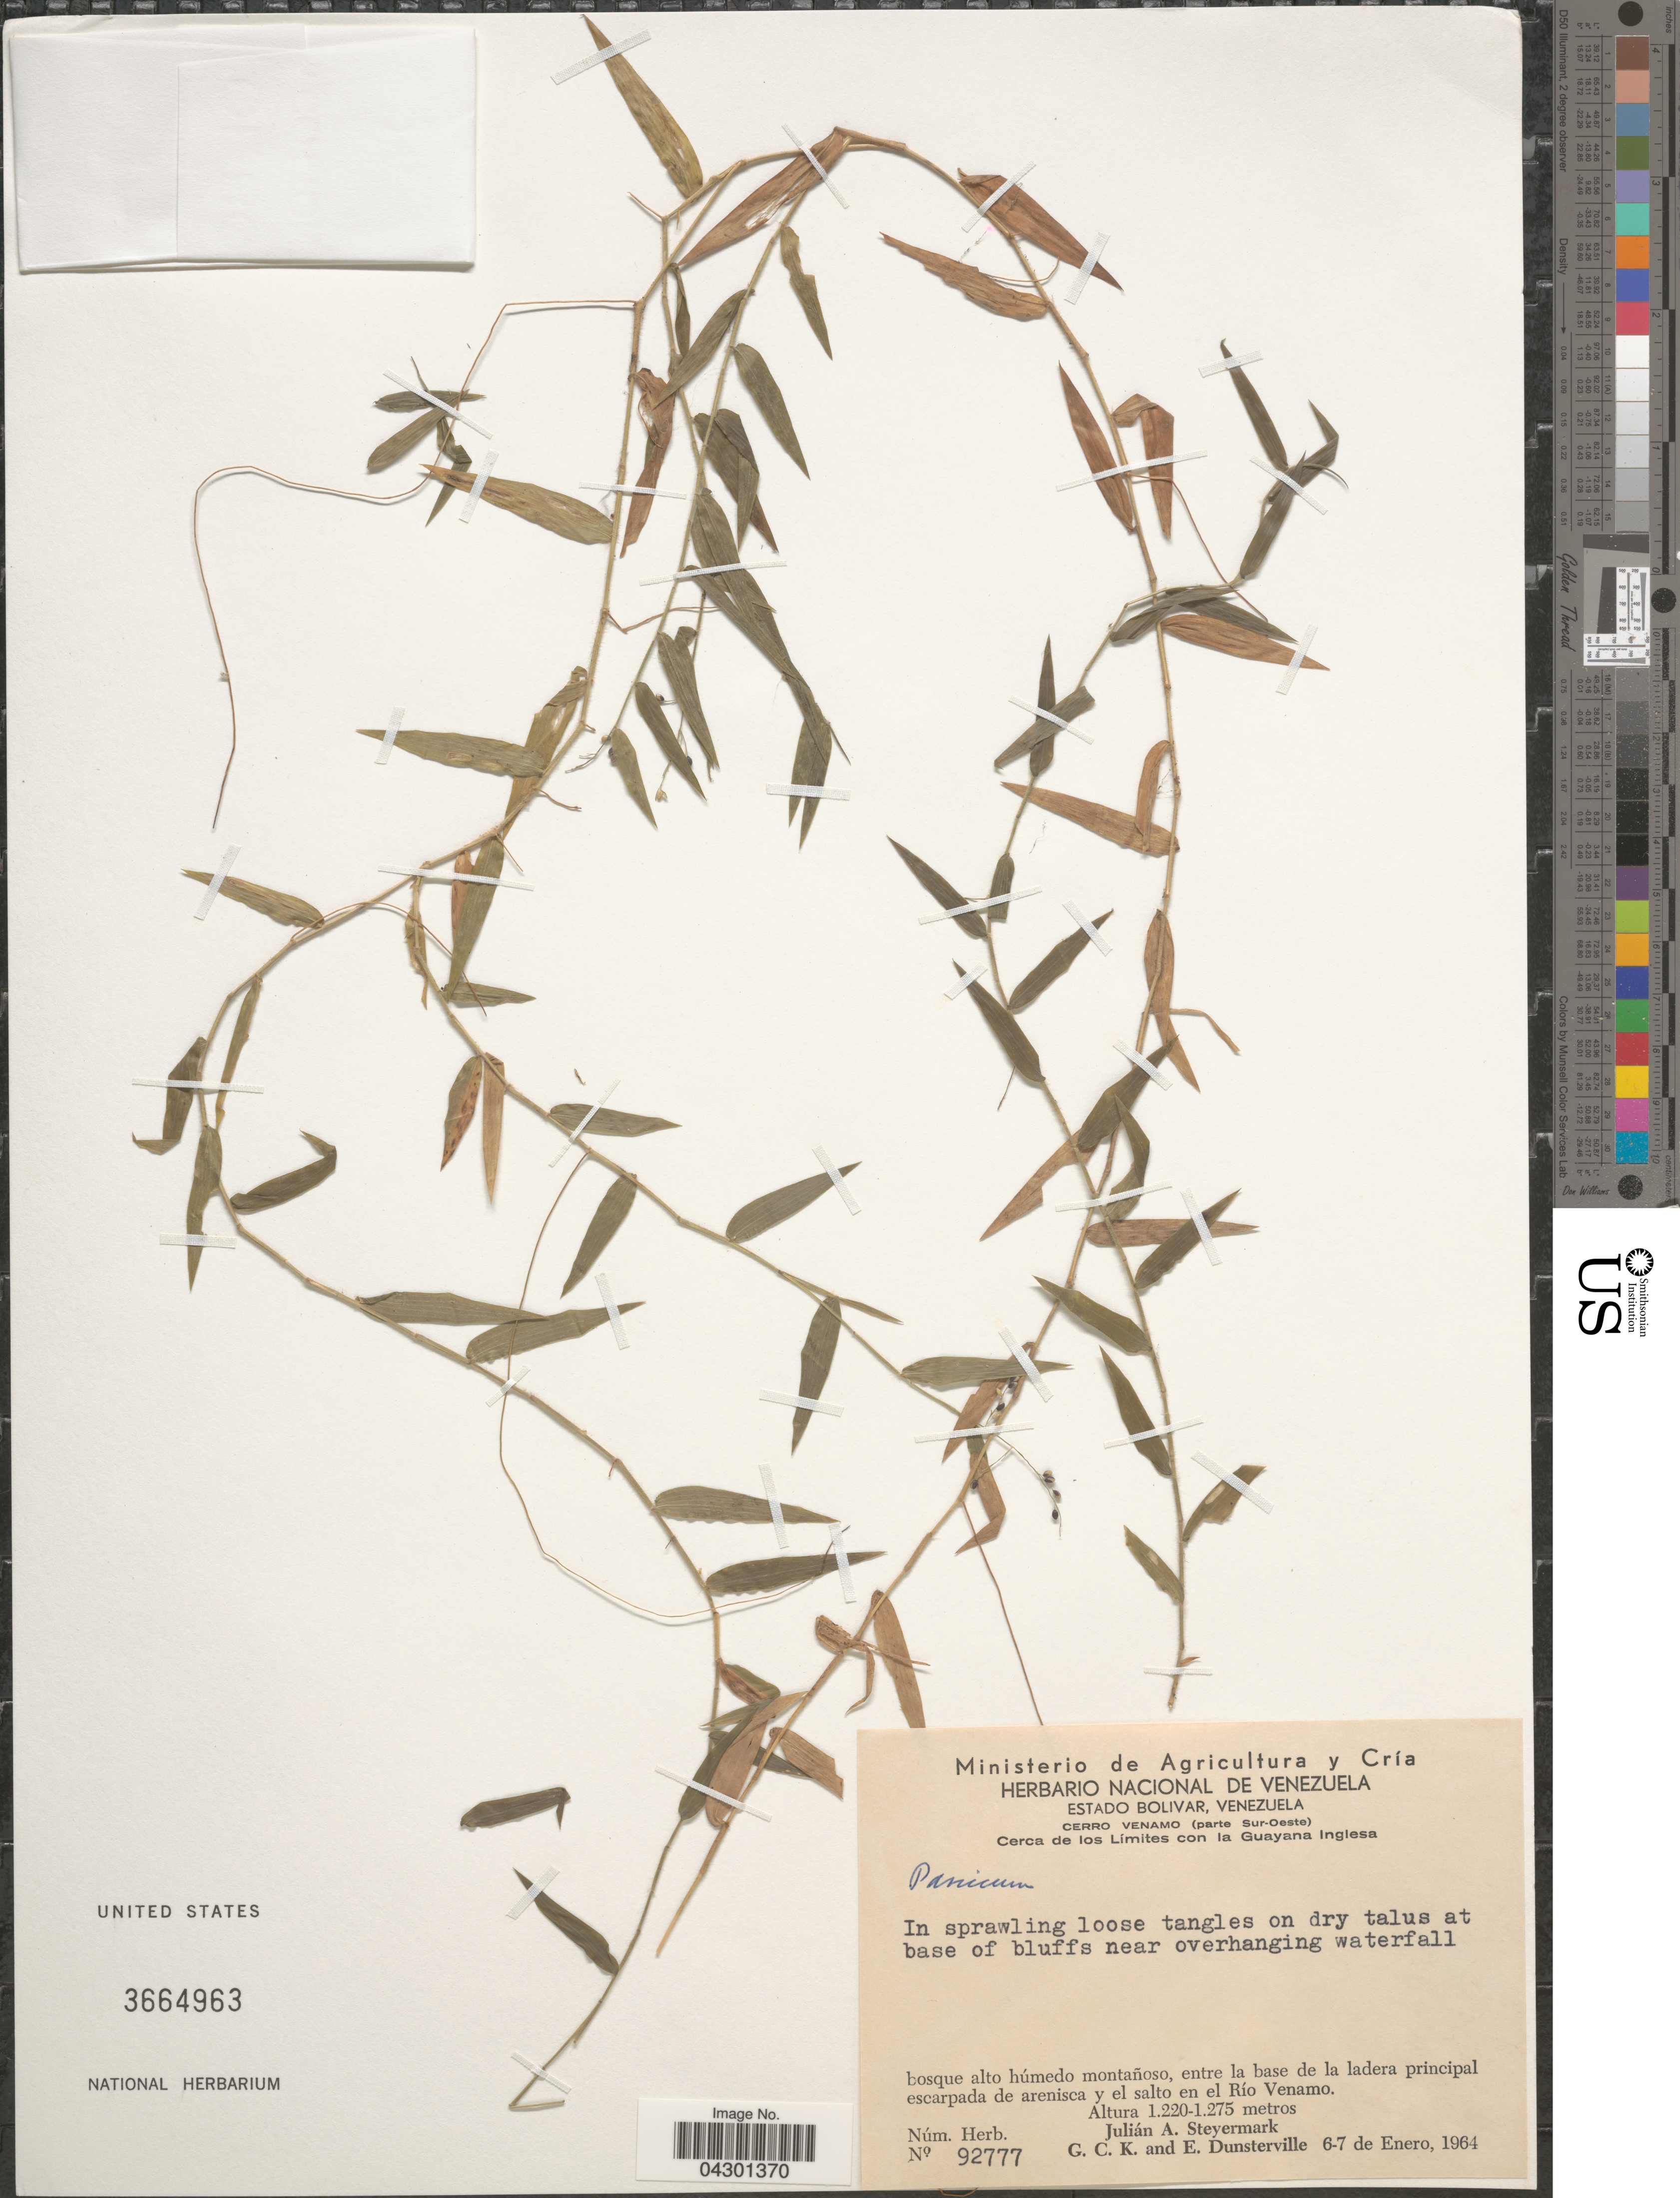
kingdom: Plantae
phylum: Tracheophyta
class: Liliopsida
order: Poales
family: Poaceae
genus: Panicum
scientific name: Panicum sp.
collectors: J. Steyermark, G. C. K. Dunsterville & E. Dunsterville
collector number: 92777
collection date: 1964-01-06/1964-01-07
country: Venezuela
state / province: Bolivar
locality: Cerro Venamo (parte Sur-Oeste). Cerca de los Límites con la Guayana Inglesa. El salto en el Río Venamo.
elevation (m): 1220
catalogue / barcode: US 3664963